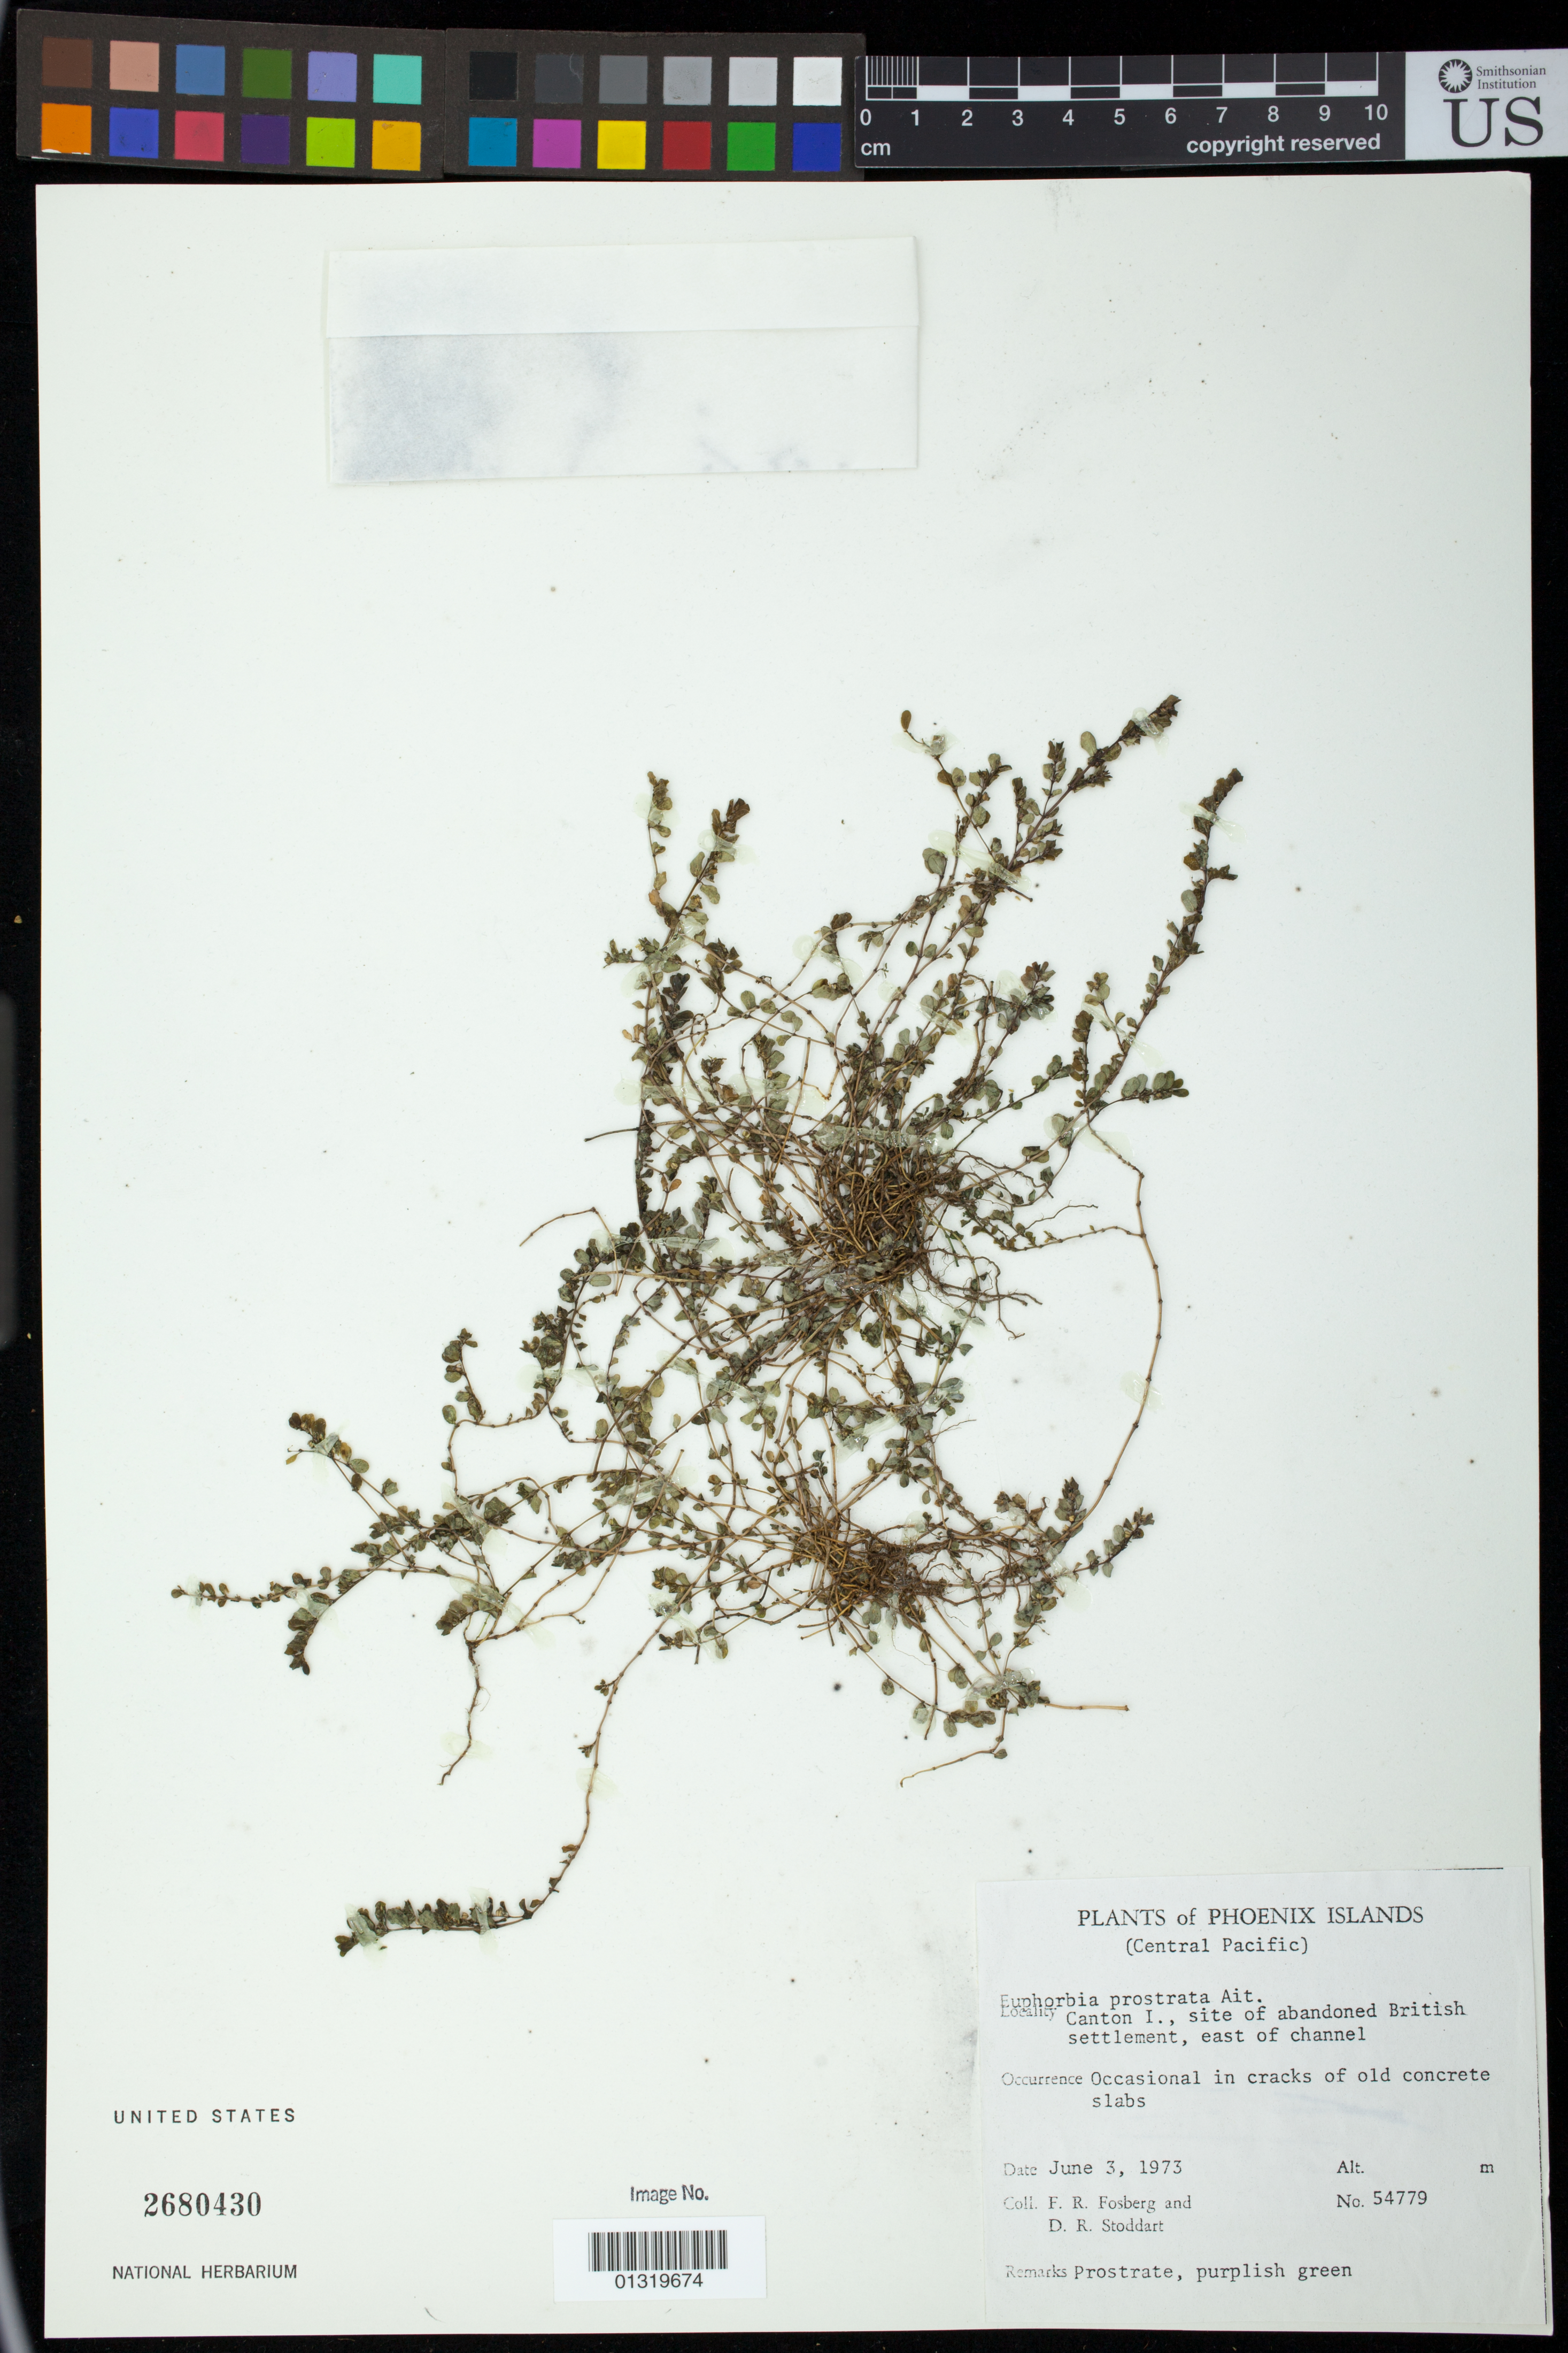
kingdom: Plantae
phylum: Tracheophyta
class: Magnoliopsida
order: Malpighiales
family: Euphorbiaceae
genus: Euphorbia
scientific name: Euphorbia prostrata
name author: Aiton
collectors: F. R. Fosberg & D. R. Stoddart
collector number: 54779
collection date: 1973-06-03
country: Kiribati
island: Kanton [Canton] Atoll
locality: Canton [Kanton] I., site of abandoned British settlement, east of channel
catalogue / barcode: US 2680430